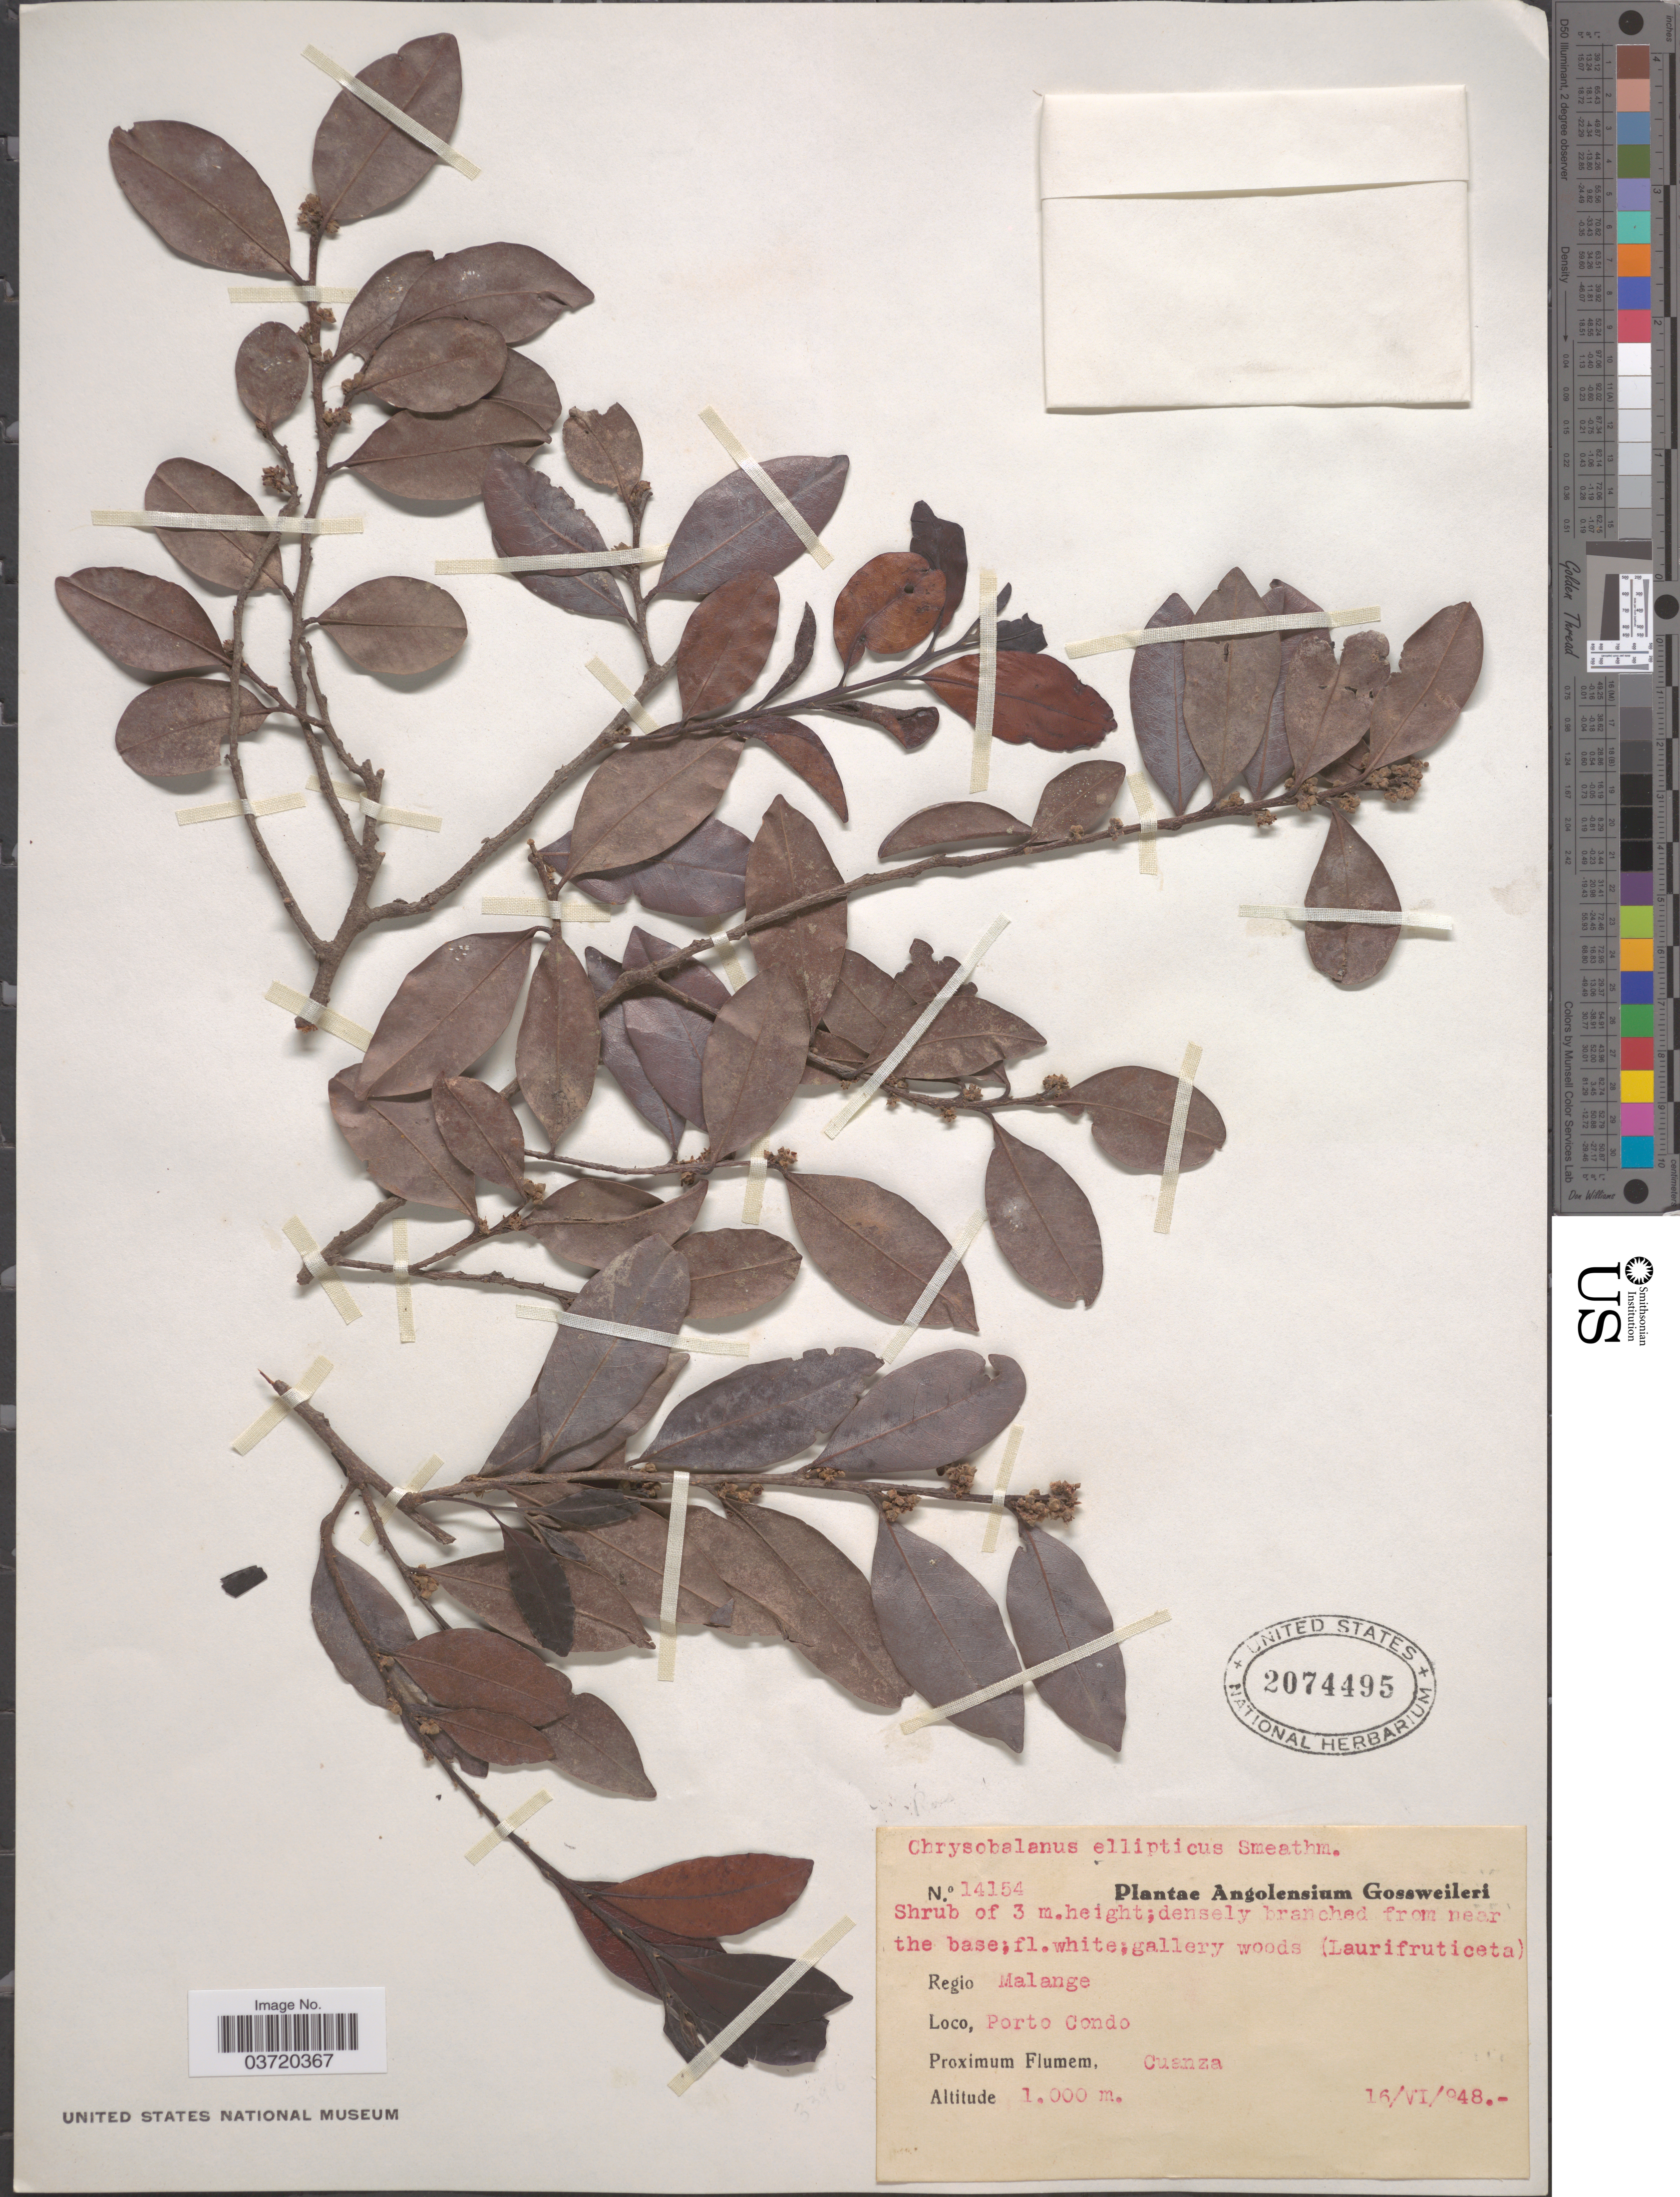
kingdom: Plantae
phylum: Tracheophyta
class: Magnoliopsida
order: Malpighiales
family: Chrysobalanaceae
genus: Chrysobalanus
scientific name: Chrysobalanus ellipticus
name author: Sol. ex Sabine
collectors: -. Gossweiler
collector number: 14154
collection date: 1948-06-16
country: Angola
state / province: Malange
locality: Near the base. Regio Malange. Porto Condo. Cuanza.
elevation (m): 1000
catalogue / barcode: US 2074495